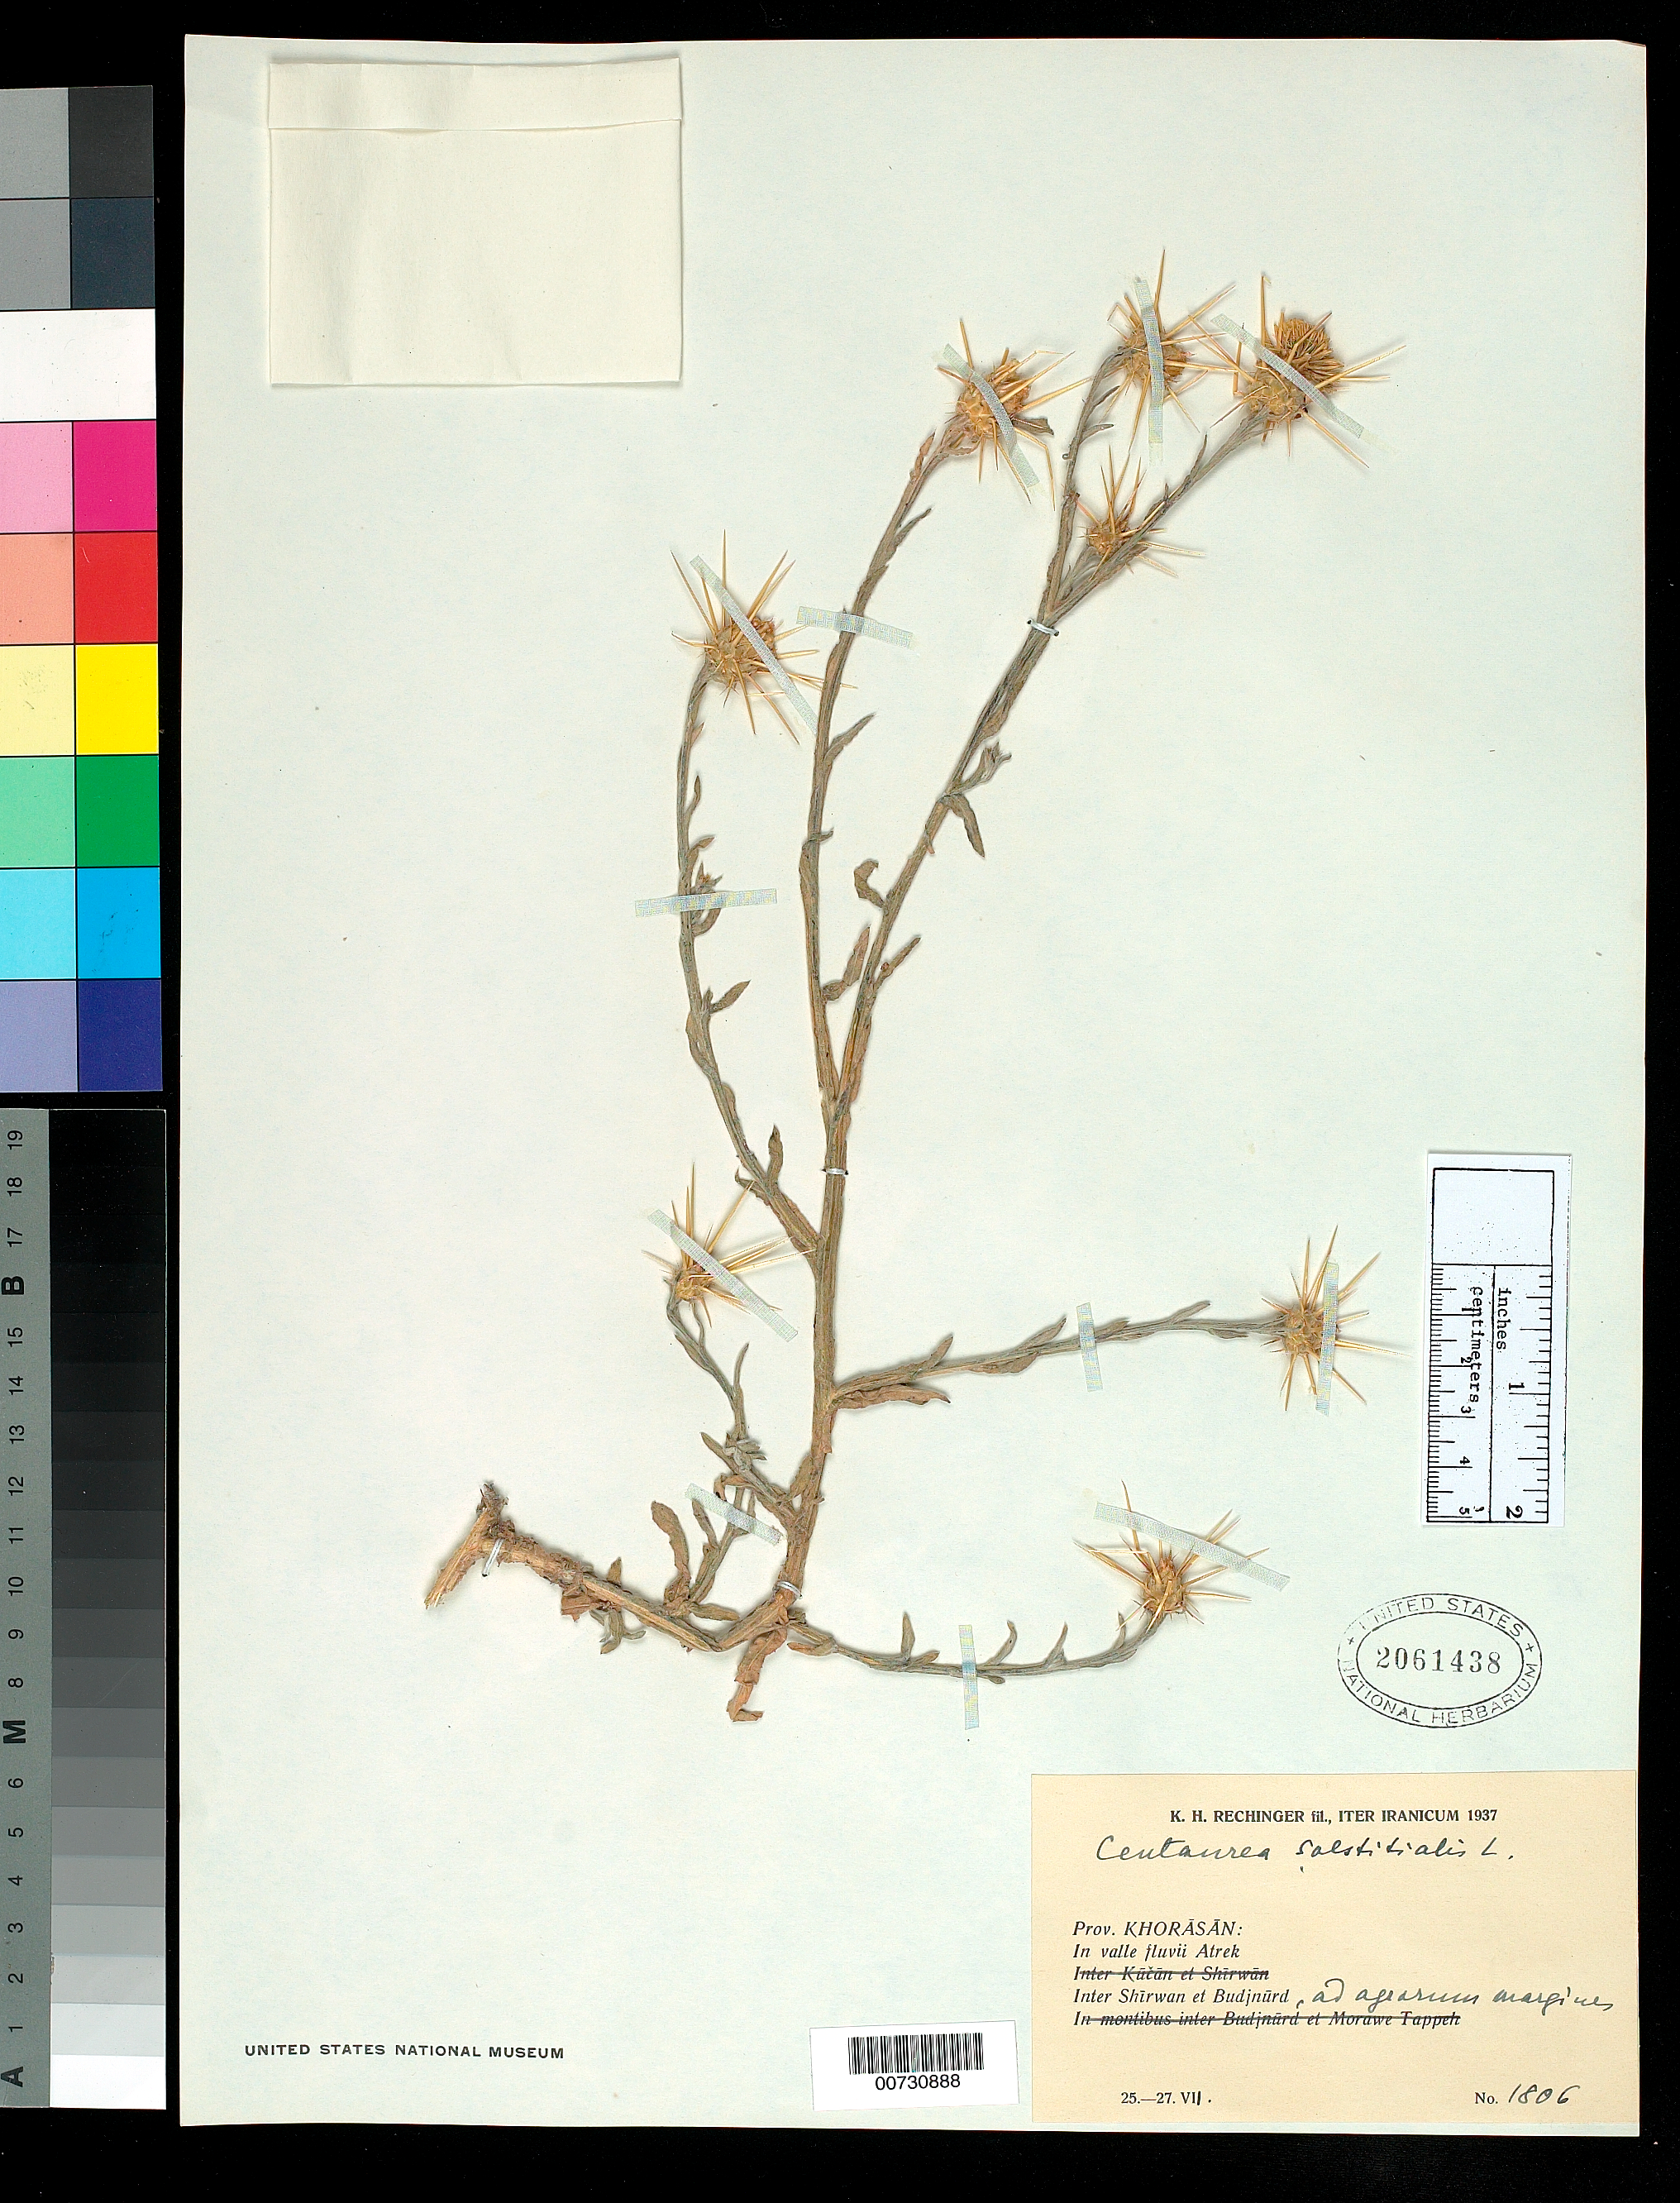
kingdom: Plantae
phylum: Tracheophyta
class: Magnoliopsida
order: Asterales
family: Asteraceae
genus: Centaurea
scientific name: Centaurea solstitialis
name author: L.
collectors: K. H. Rechinger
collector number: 1806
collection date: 1937-07-25/1937-07-27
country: Iran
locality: Prov. Khorasan, valle fluvii Atrek, inter Shirwan et Budjnurd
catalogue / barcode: US 2061438